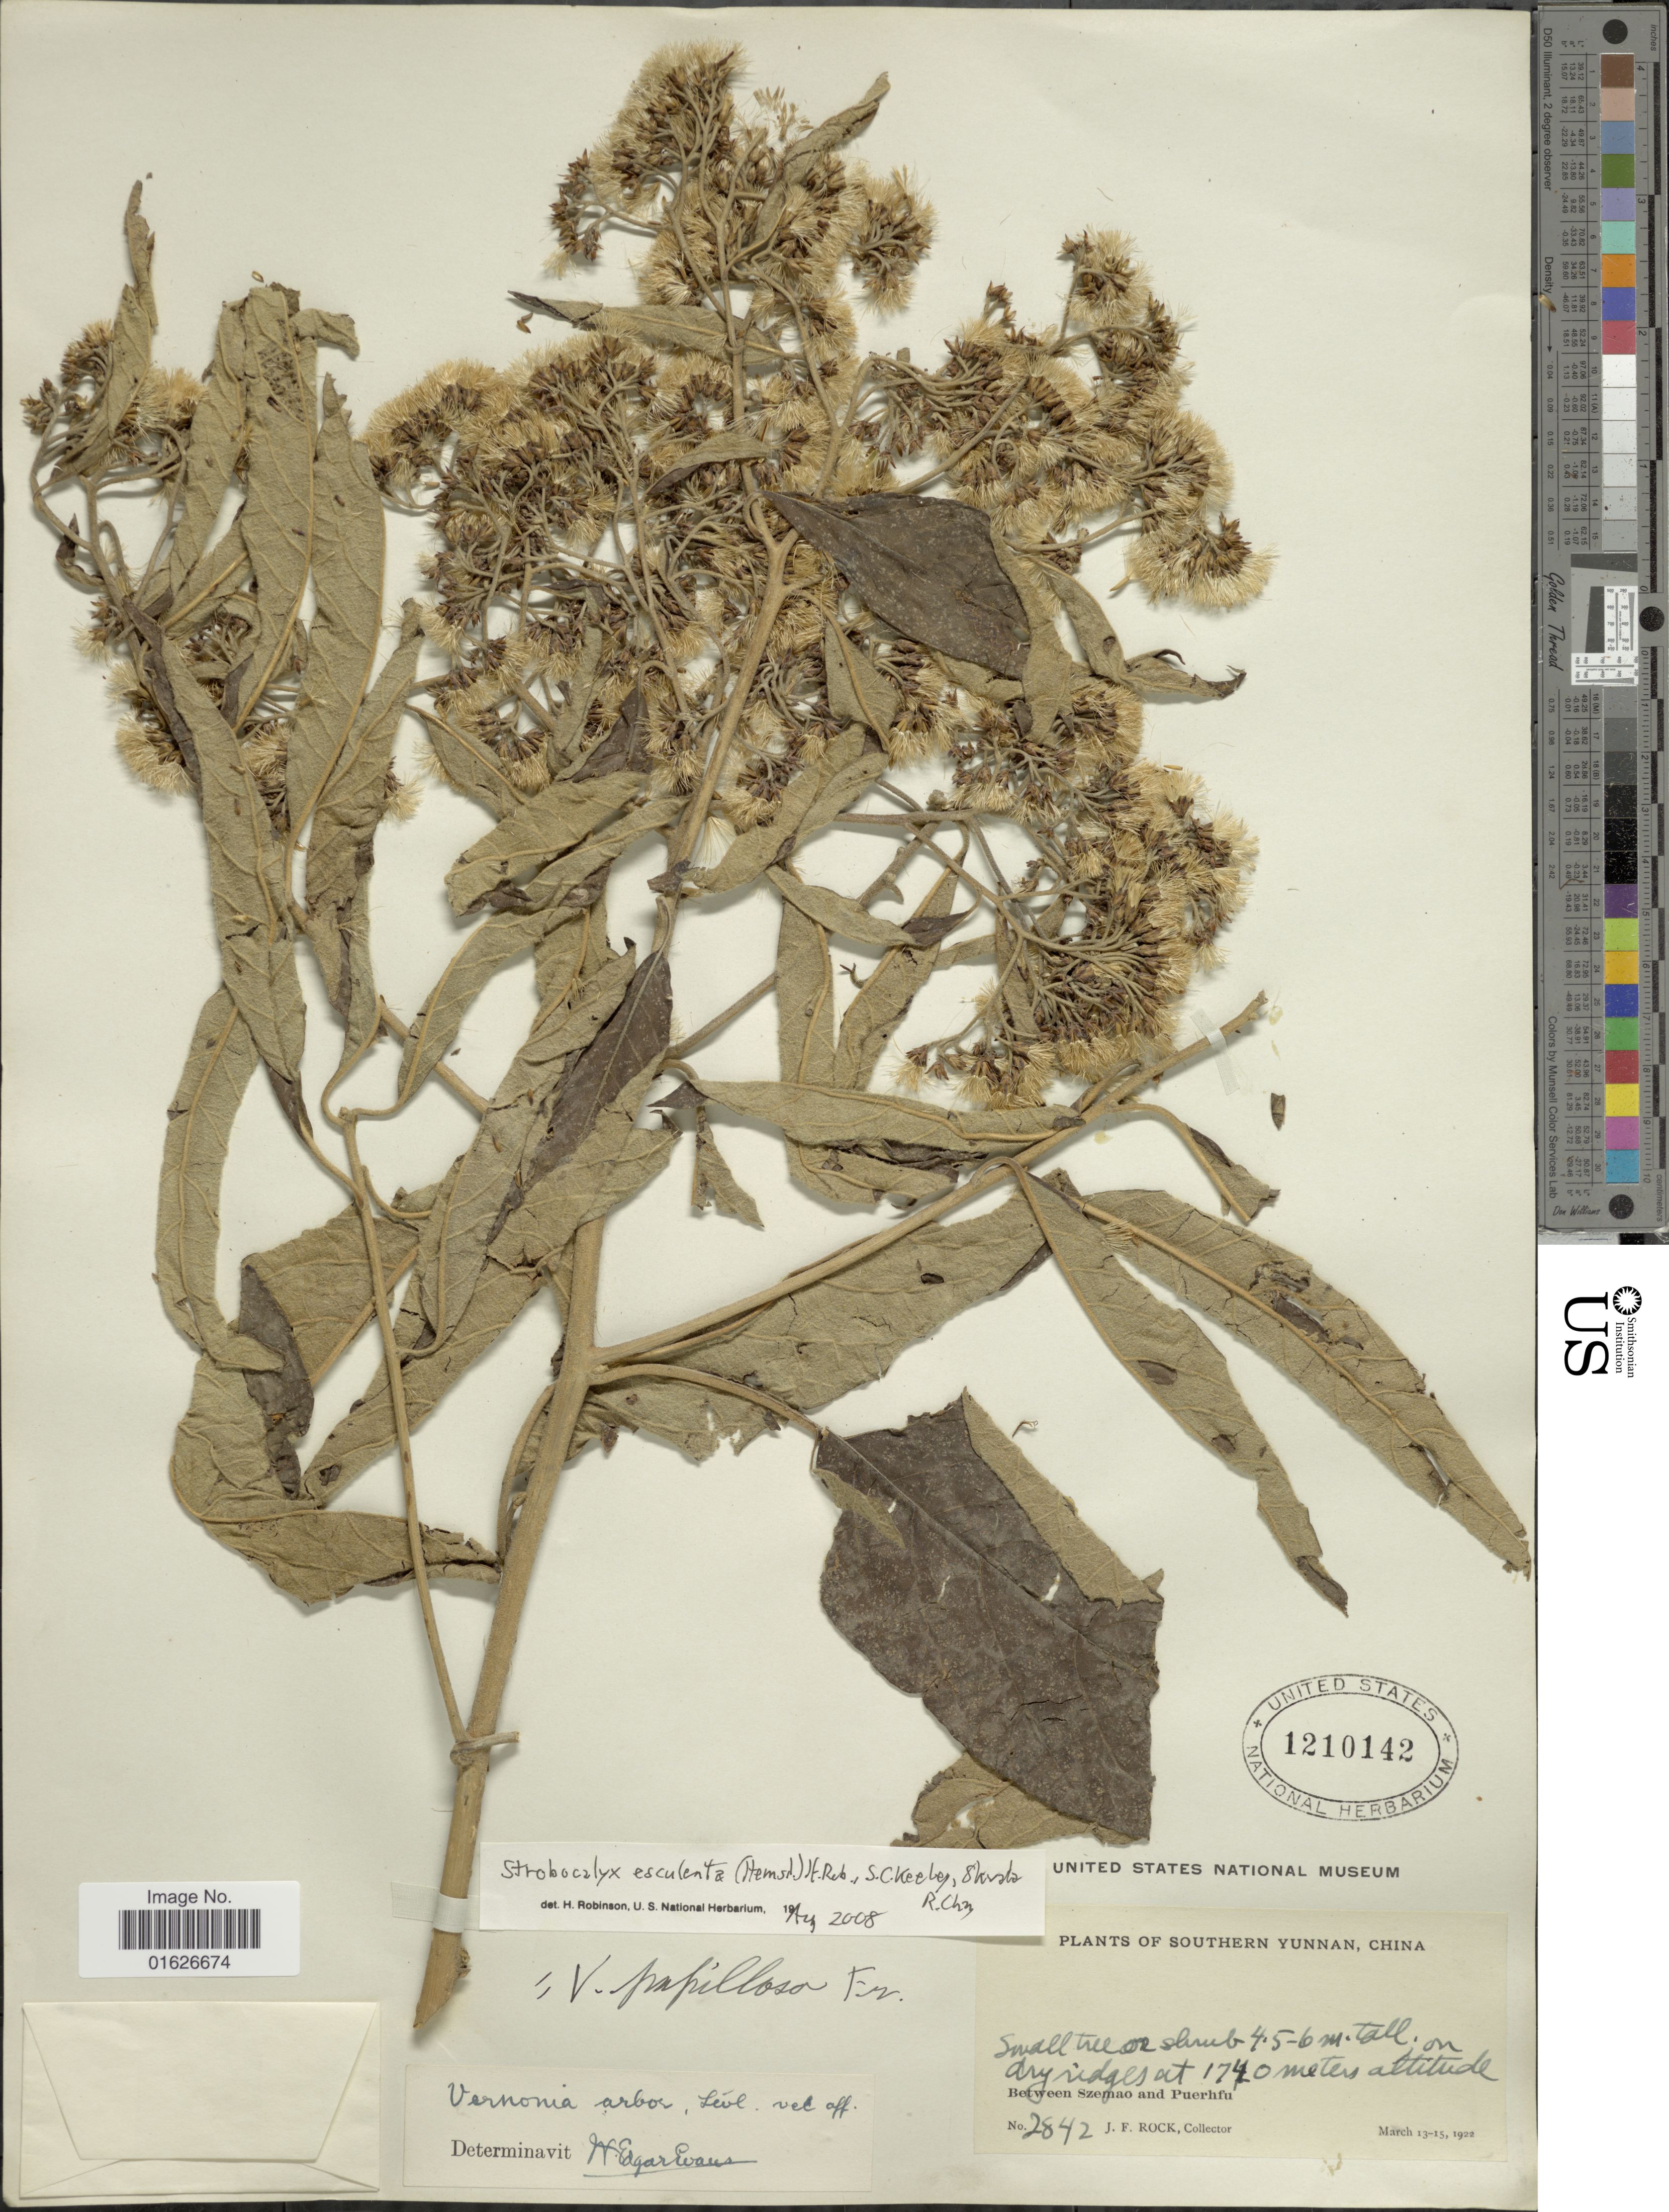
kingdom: Plantae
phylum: Tracheophyta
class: Magnoliopsida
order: Asterales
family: Asteraceae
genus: Vernonia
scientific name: Vernonia esculenta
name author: Hemsl.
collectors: J. Rock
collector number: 2842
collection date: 1922-03-13/1922-03-15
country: China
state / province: Yunnan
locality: Between Szemao and Puerhfu.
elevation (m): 1740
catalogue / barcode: US 1210142